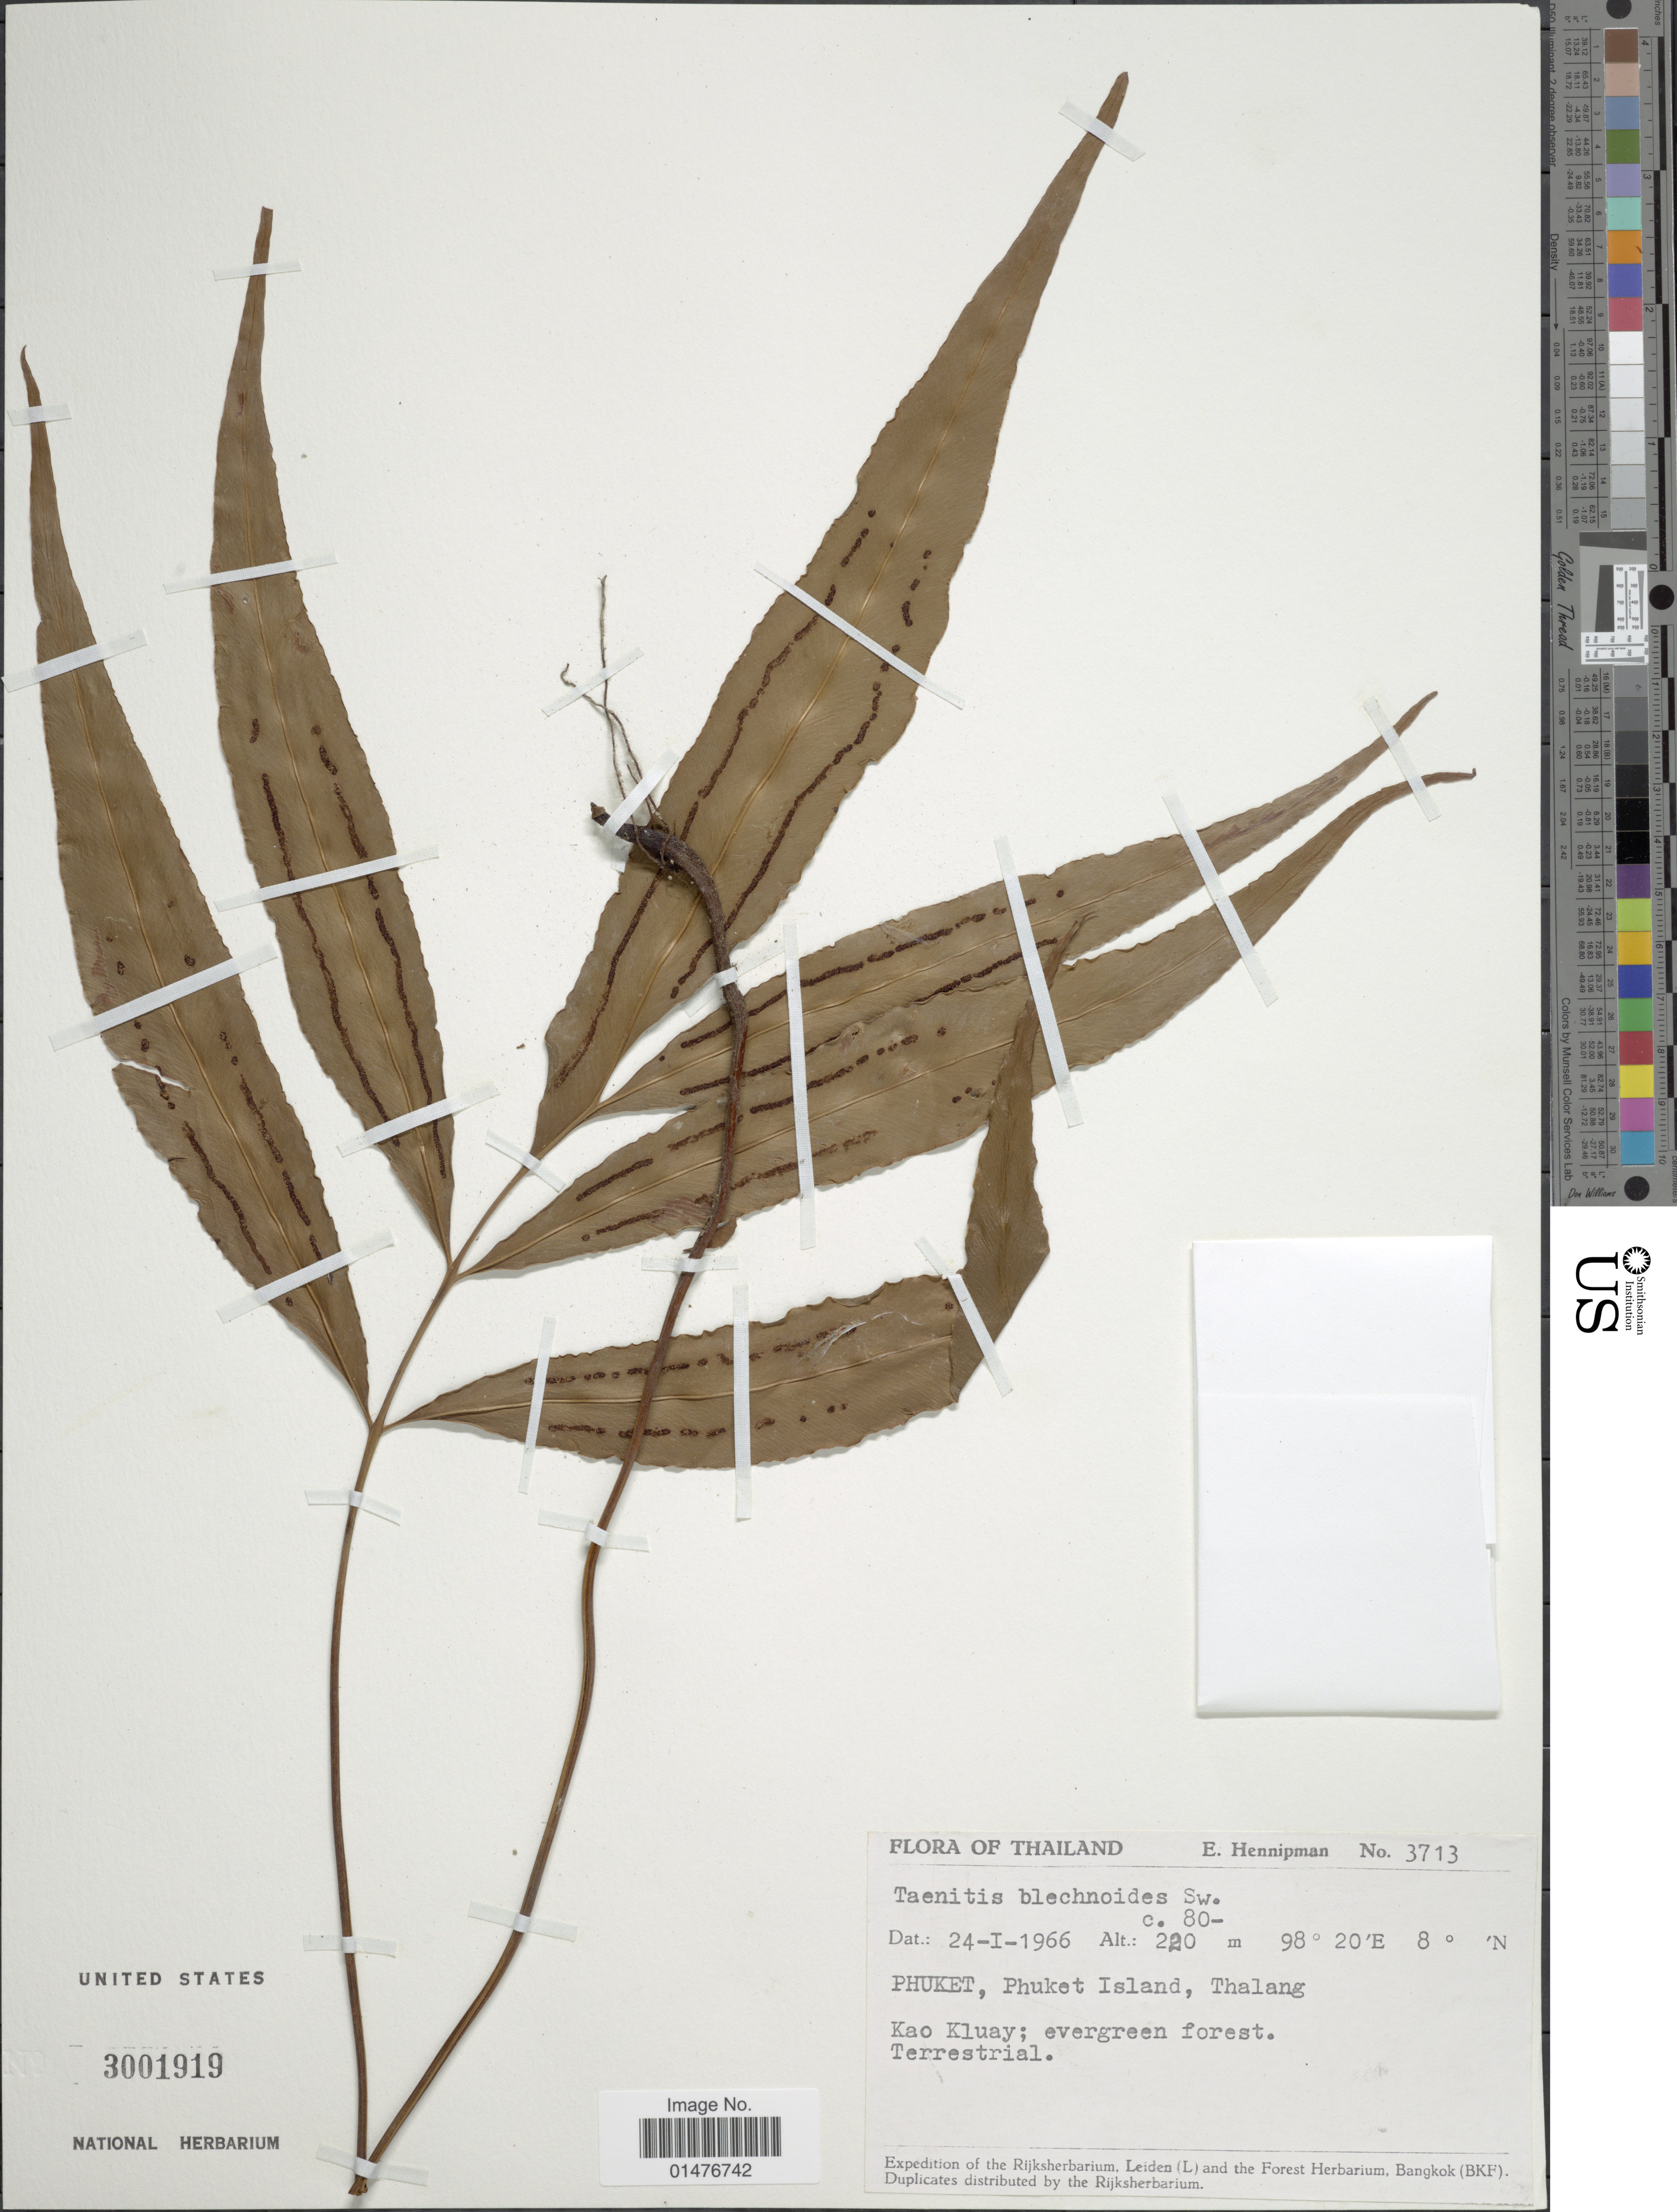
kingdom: Plantae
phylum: Tracheophyta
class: Polypodiopsida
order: Polypodiales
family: Pteridaceae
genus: Taenitis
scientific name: Taenitis blechnoides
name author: (Willd.) Sw.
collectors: E. Hennipman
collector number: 3713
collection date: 1966-01-24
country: Thailand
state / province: Phuket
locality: Thailand, Phuket, Phuket Island, Thalang, Kao Kluay: evergreen forest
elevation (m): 220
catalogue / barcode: US 3001919